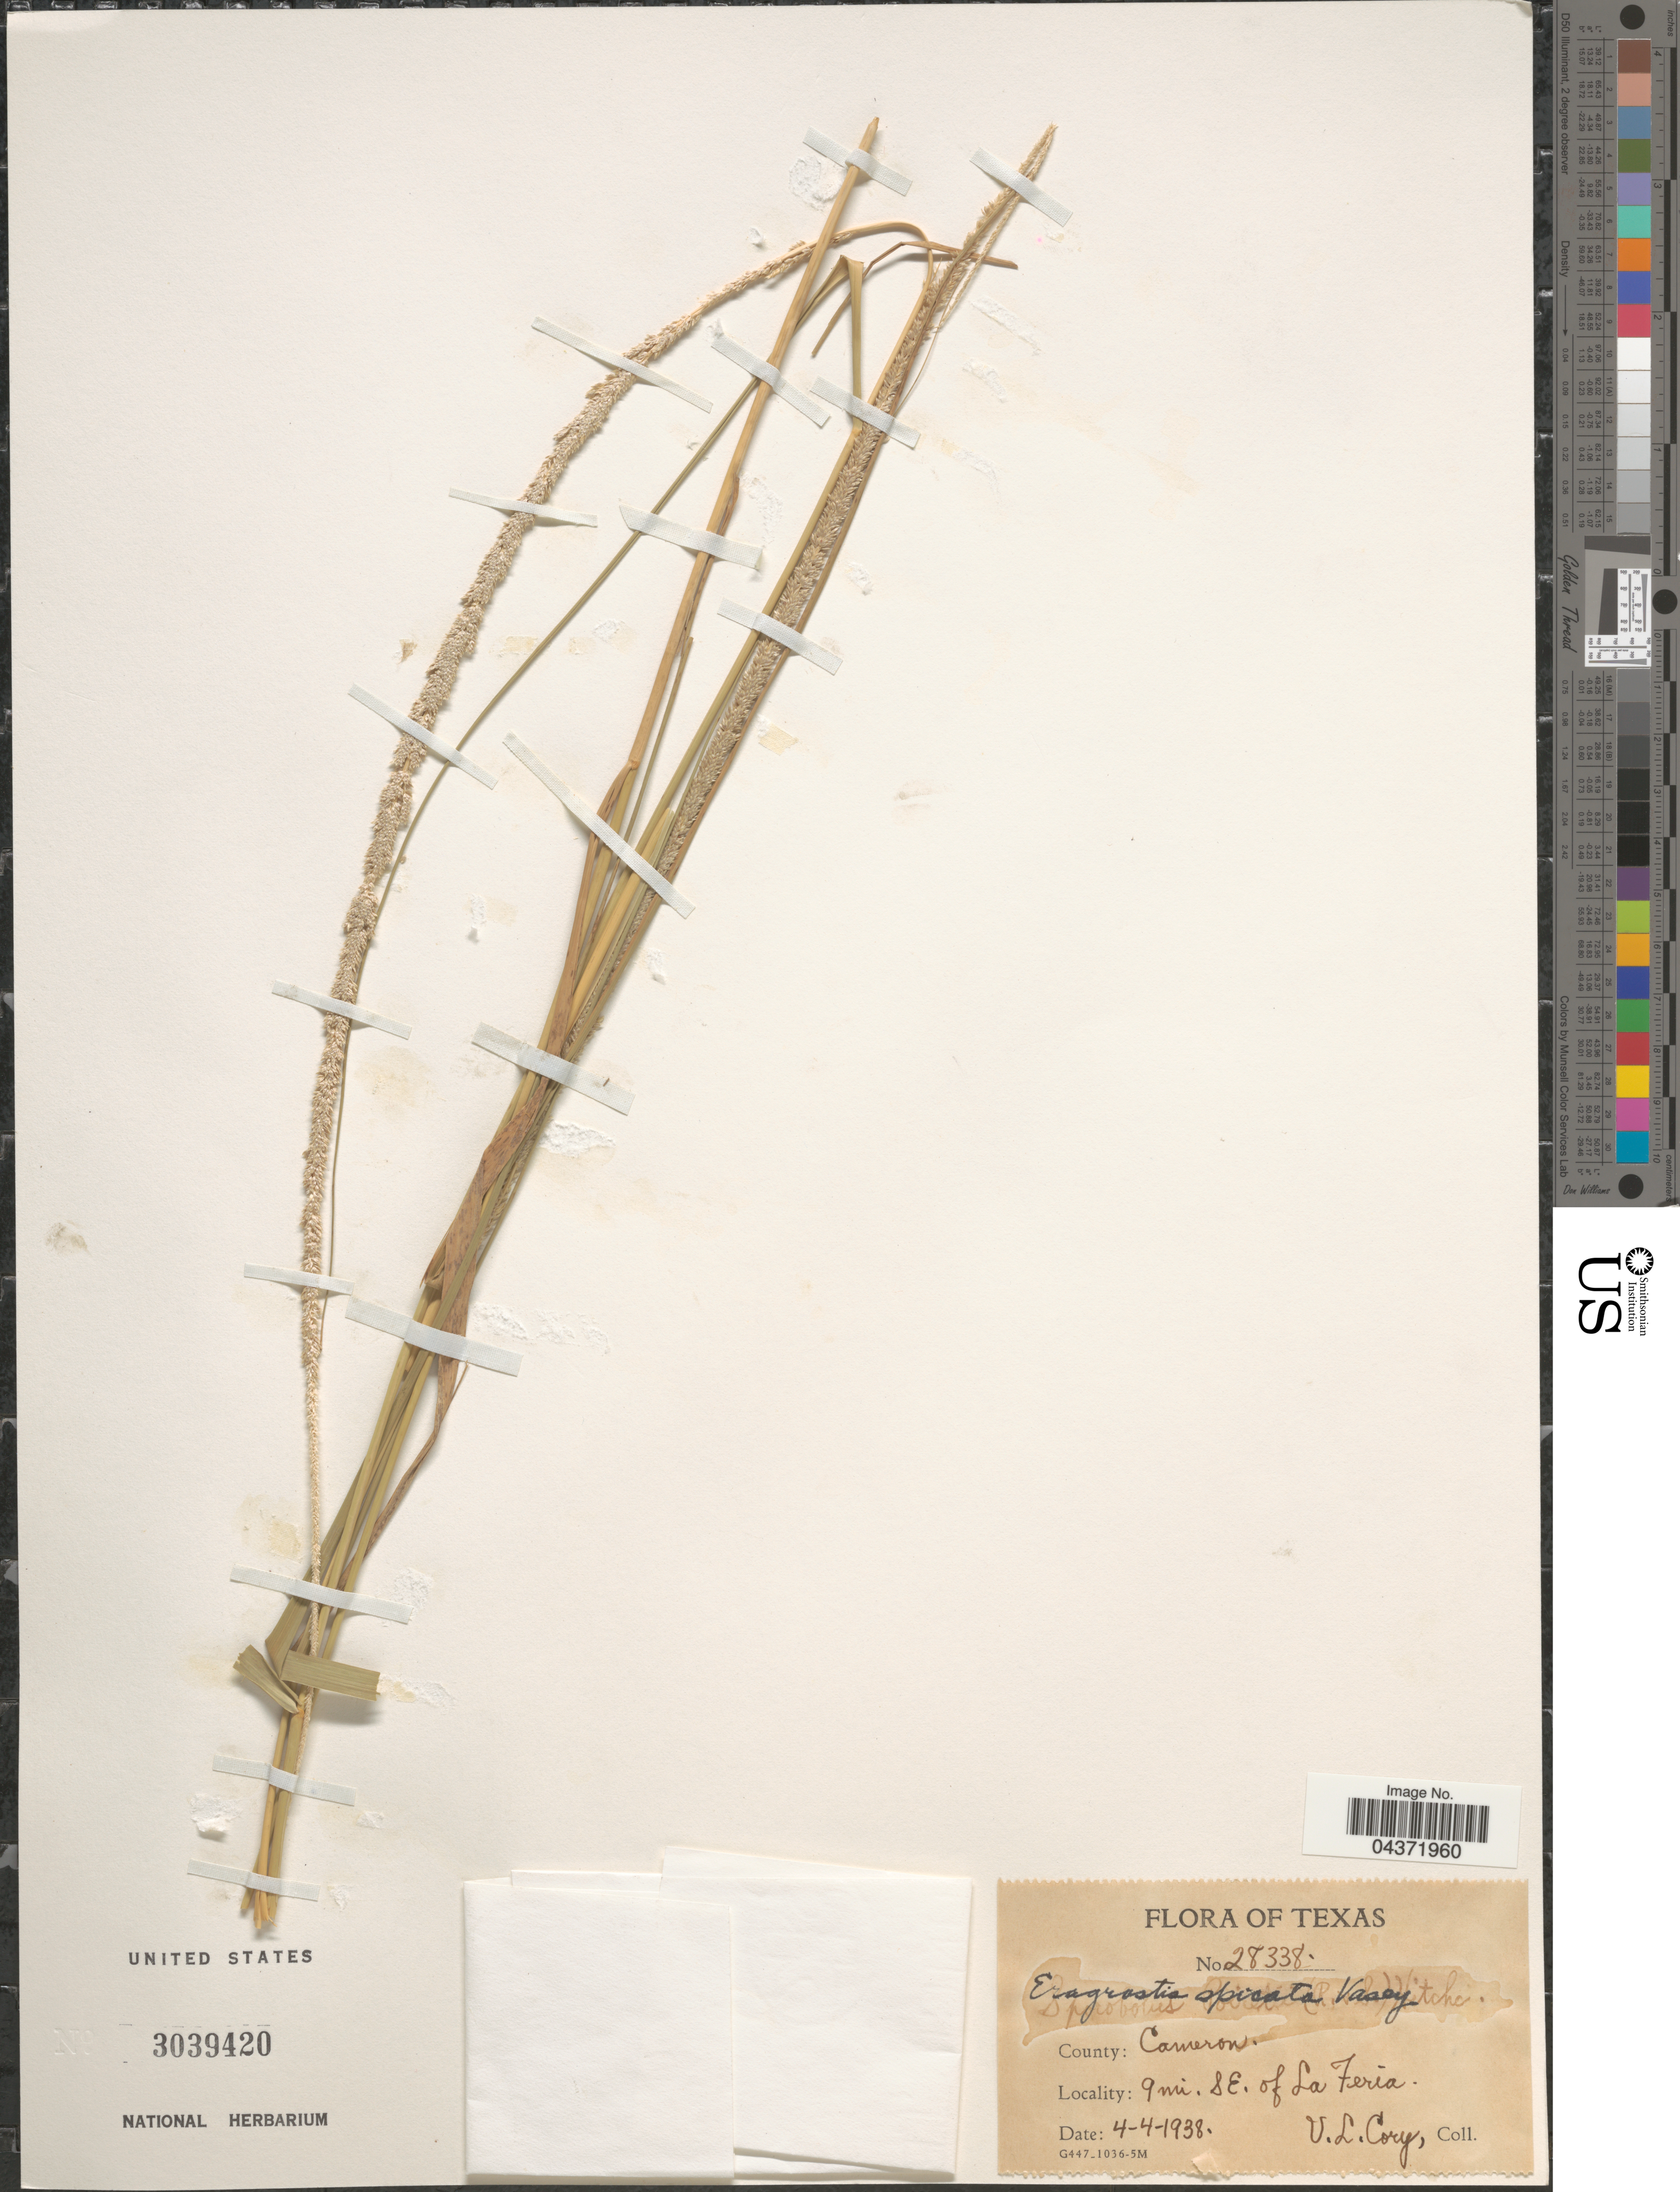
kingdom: Plantae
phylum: Tracheophyta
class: Liliopsida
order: Poales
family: Poaceae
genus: Eragrostis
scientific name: Eragrostis spicata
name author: Vasey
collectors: V. Cory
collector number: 28338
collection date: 1938-04-04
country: United States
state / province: Texas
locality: County: Cameron. 9 mi. SE. of La Feria.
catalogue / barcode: US 3039420